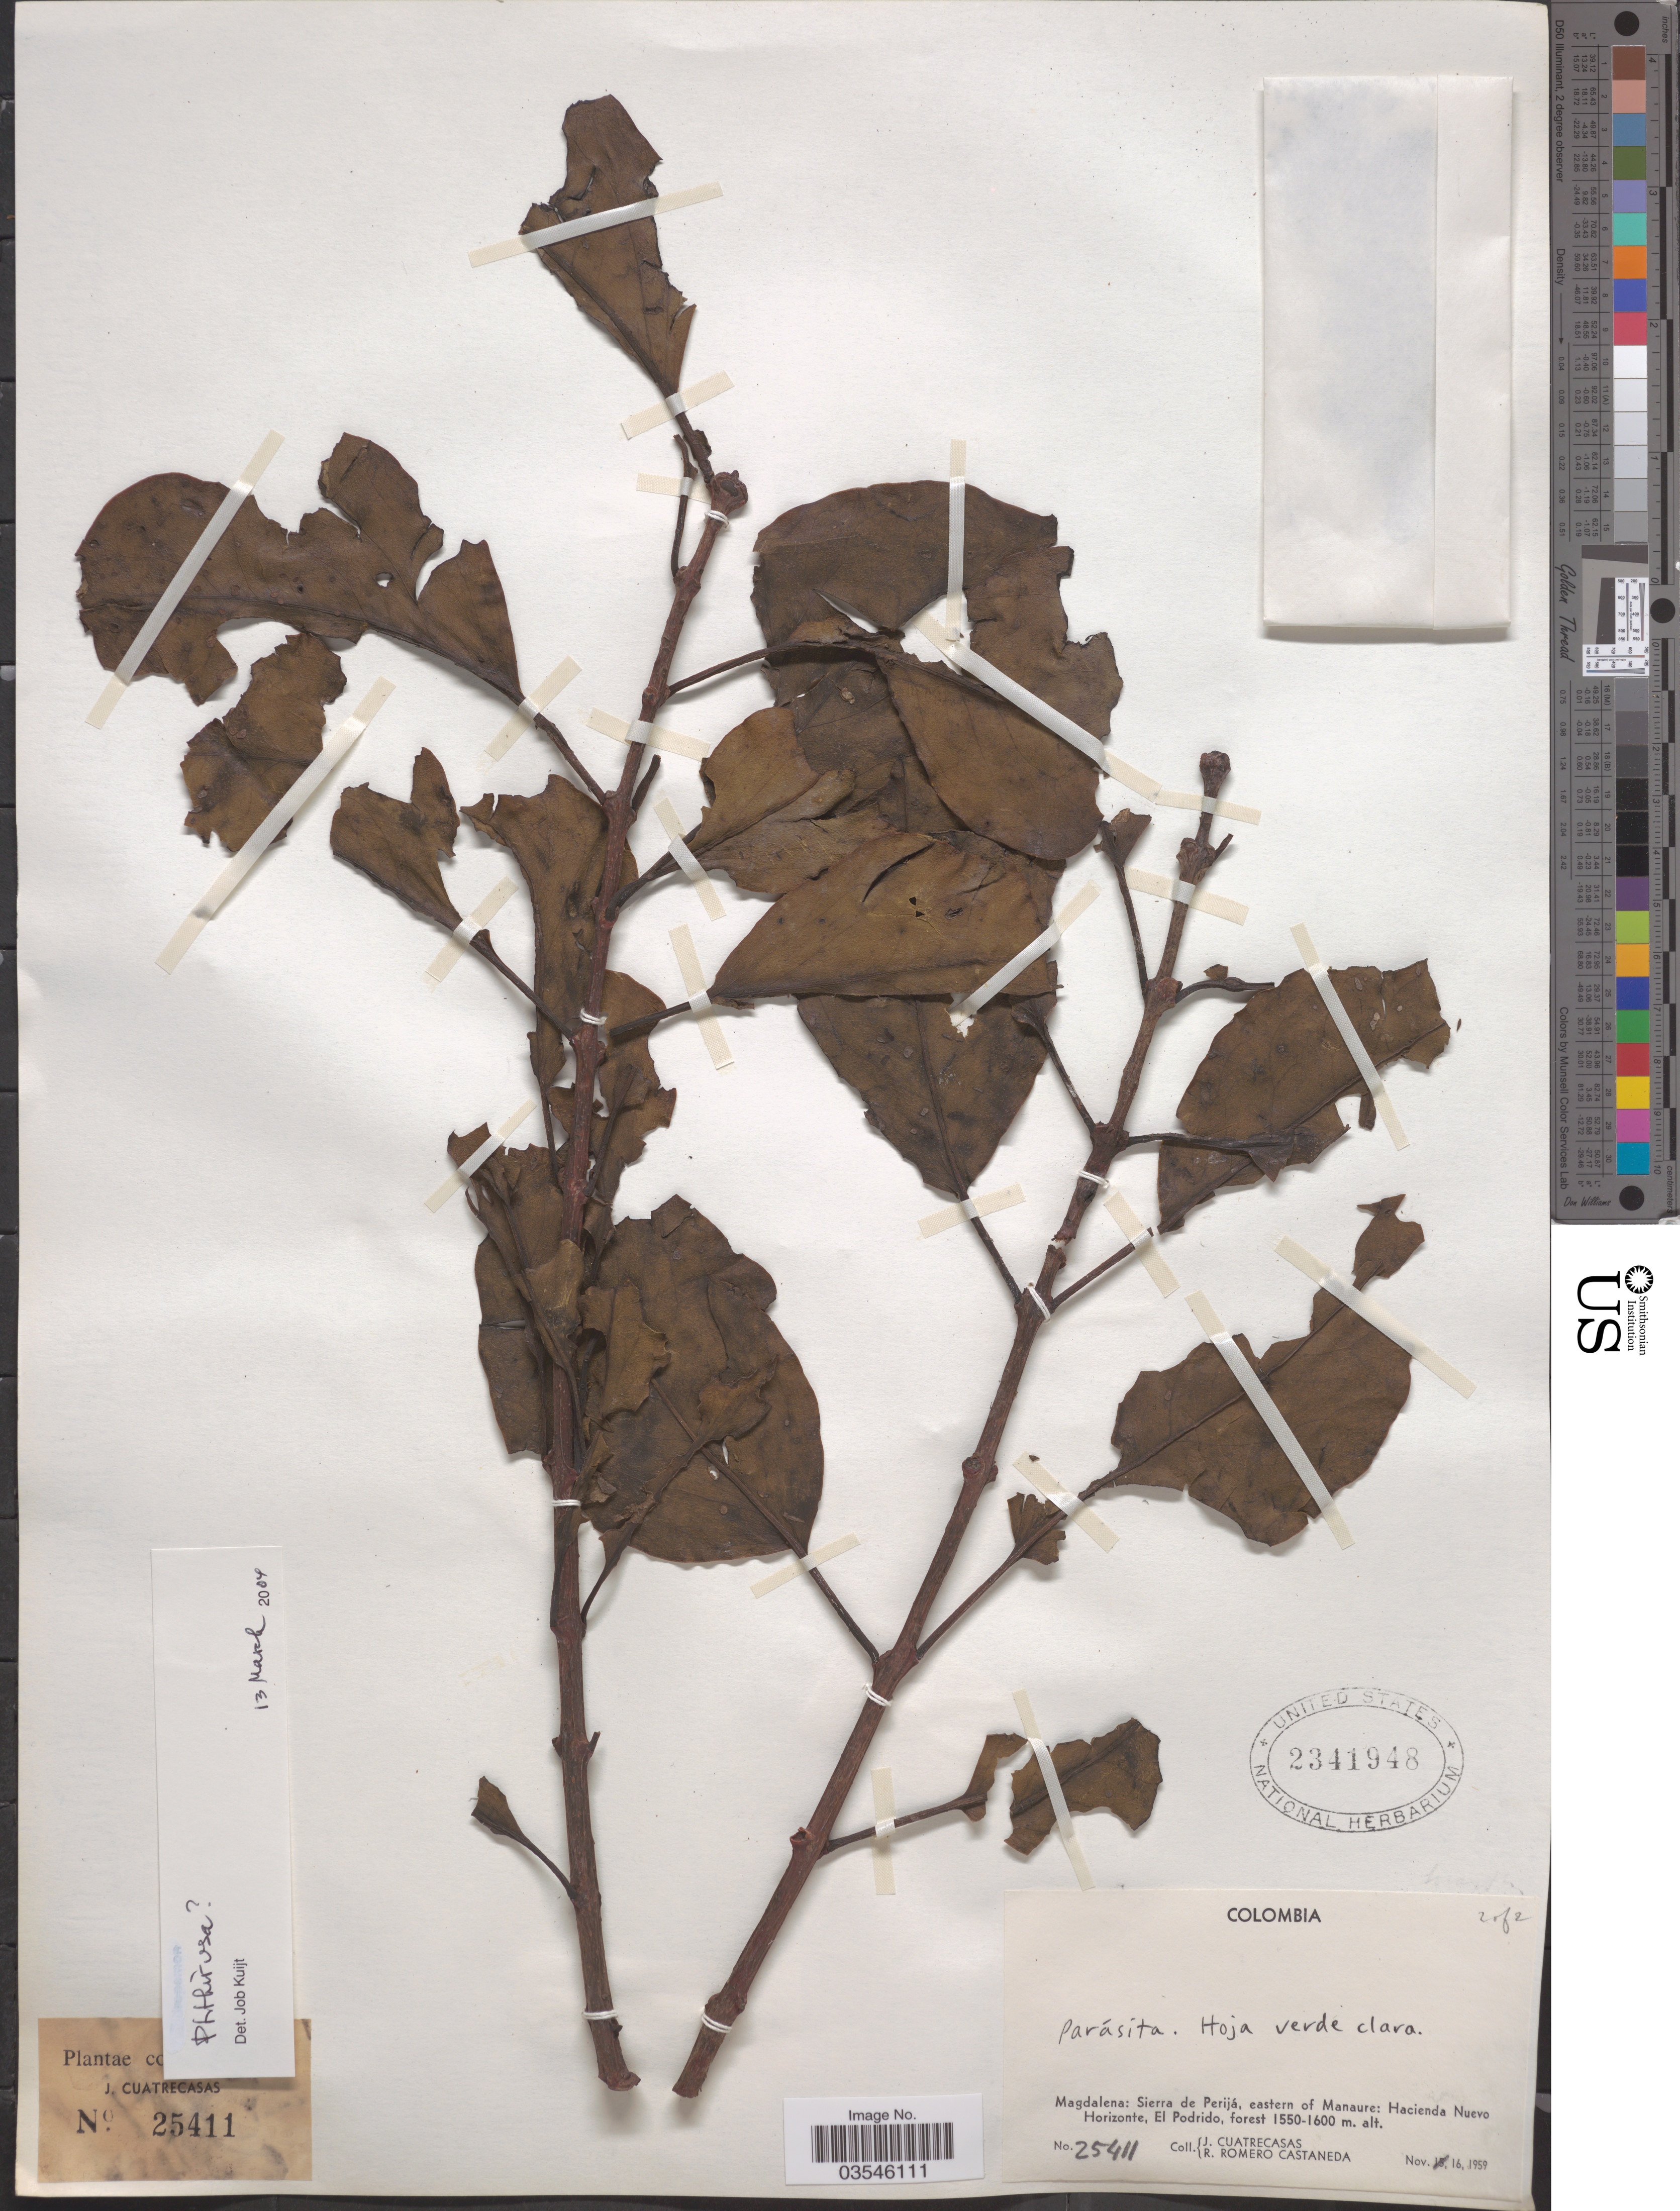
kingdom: Plantae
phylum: Tracheophyta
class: Magnoliopsida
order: Santalales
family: Loranthaceae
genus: Passovia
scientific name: Passovia pedunculata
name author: (Jacq.) Kuijt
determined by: Caraballo-Ortiz, Marcos A., (MISS), University of Mississippi (UNITED STATES)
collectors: J. Cuatrecasas & R. Romero Castañeda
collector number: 25411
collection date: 1959-11-16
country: Colombia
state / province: Magdalena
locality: Sierra de Perijá, eastern of Manaure: Hacienda Nuevo Horizonte, El Podrido.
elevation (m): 1550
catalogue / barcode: US 2341948